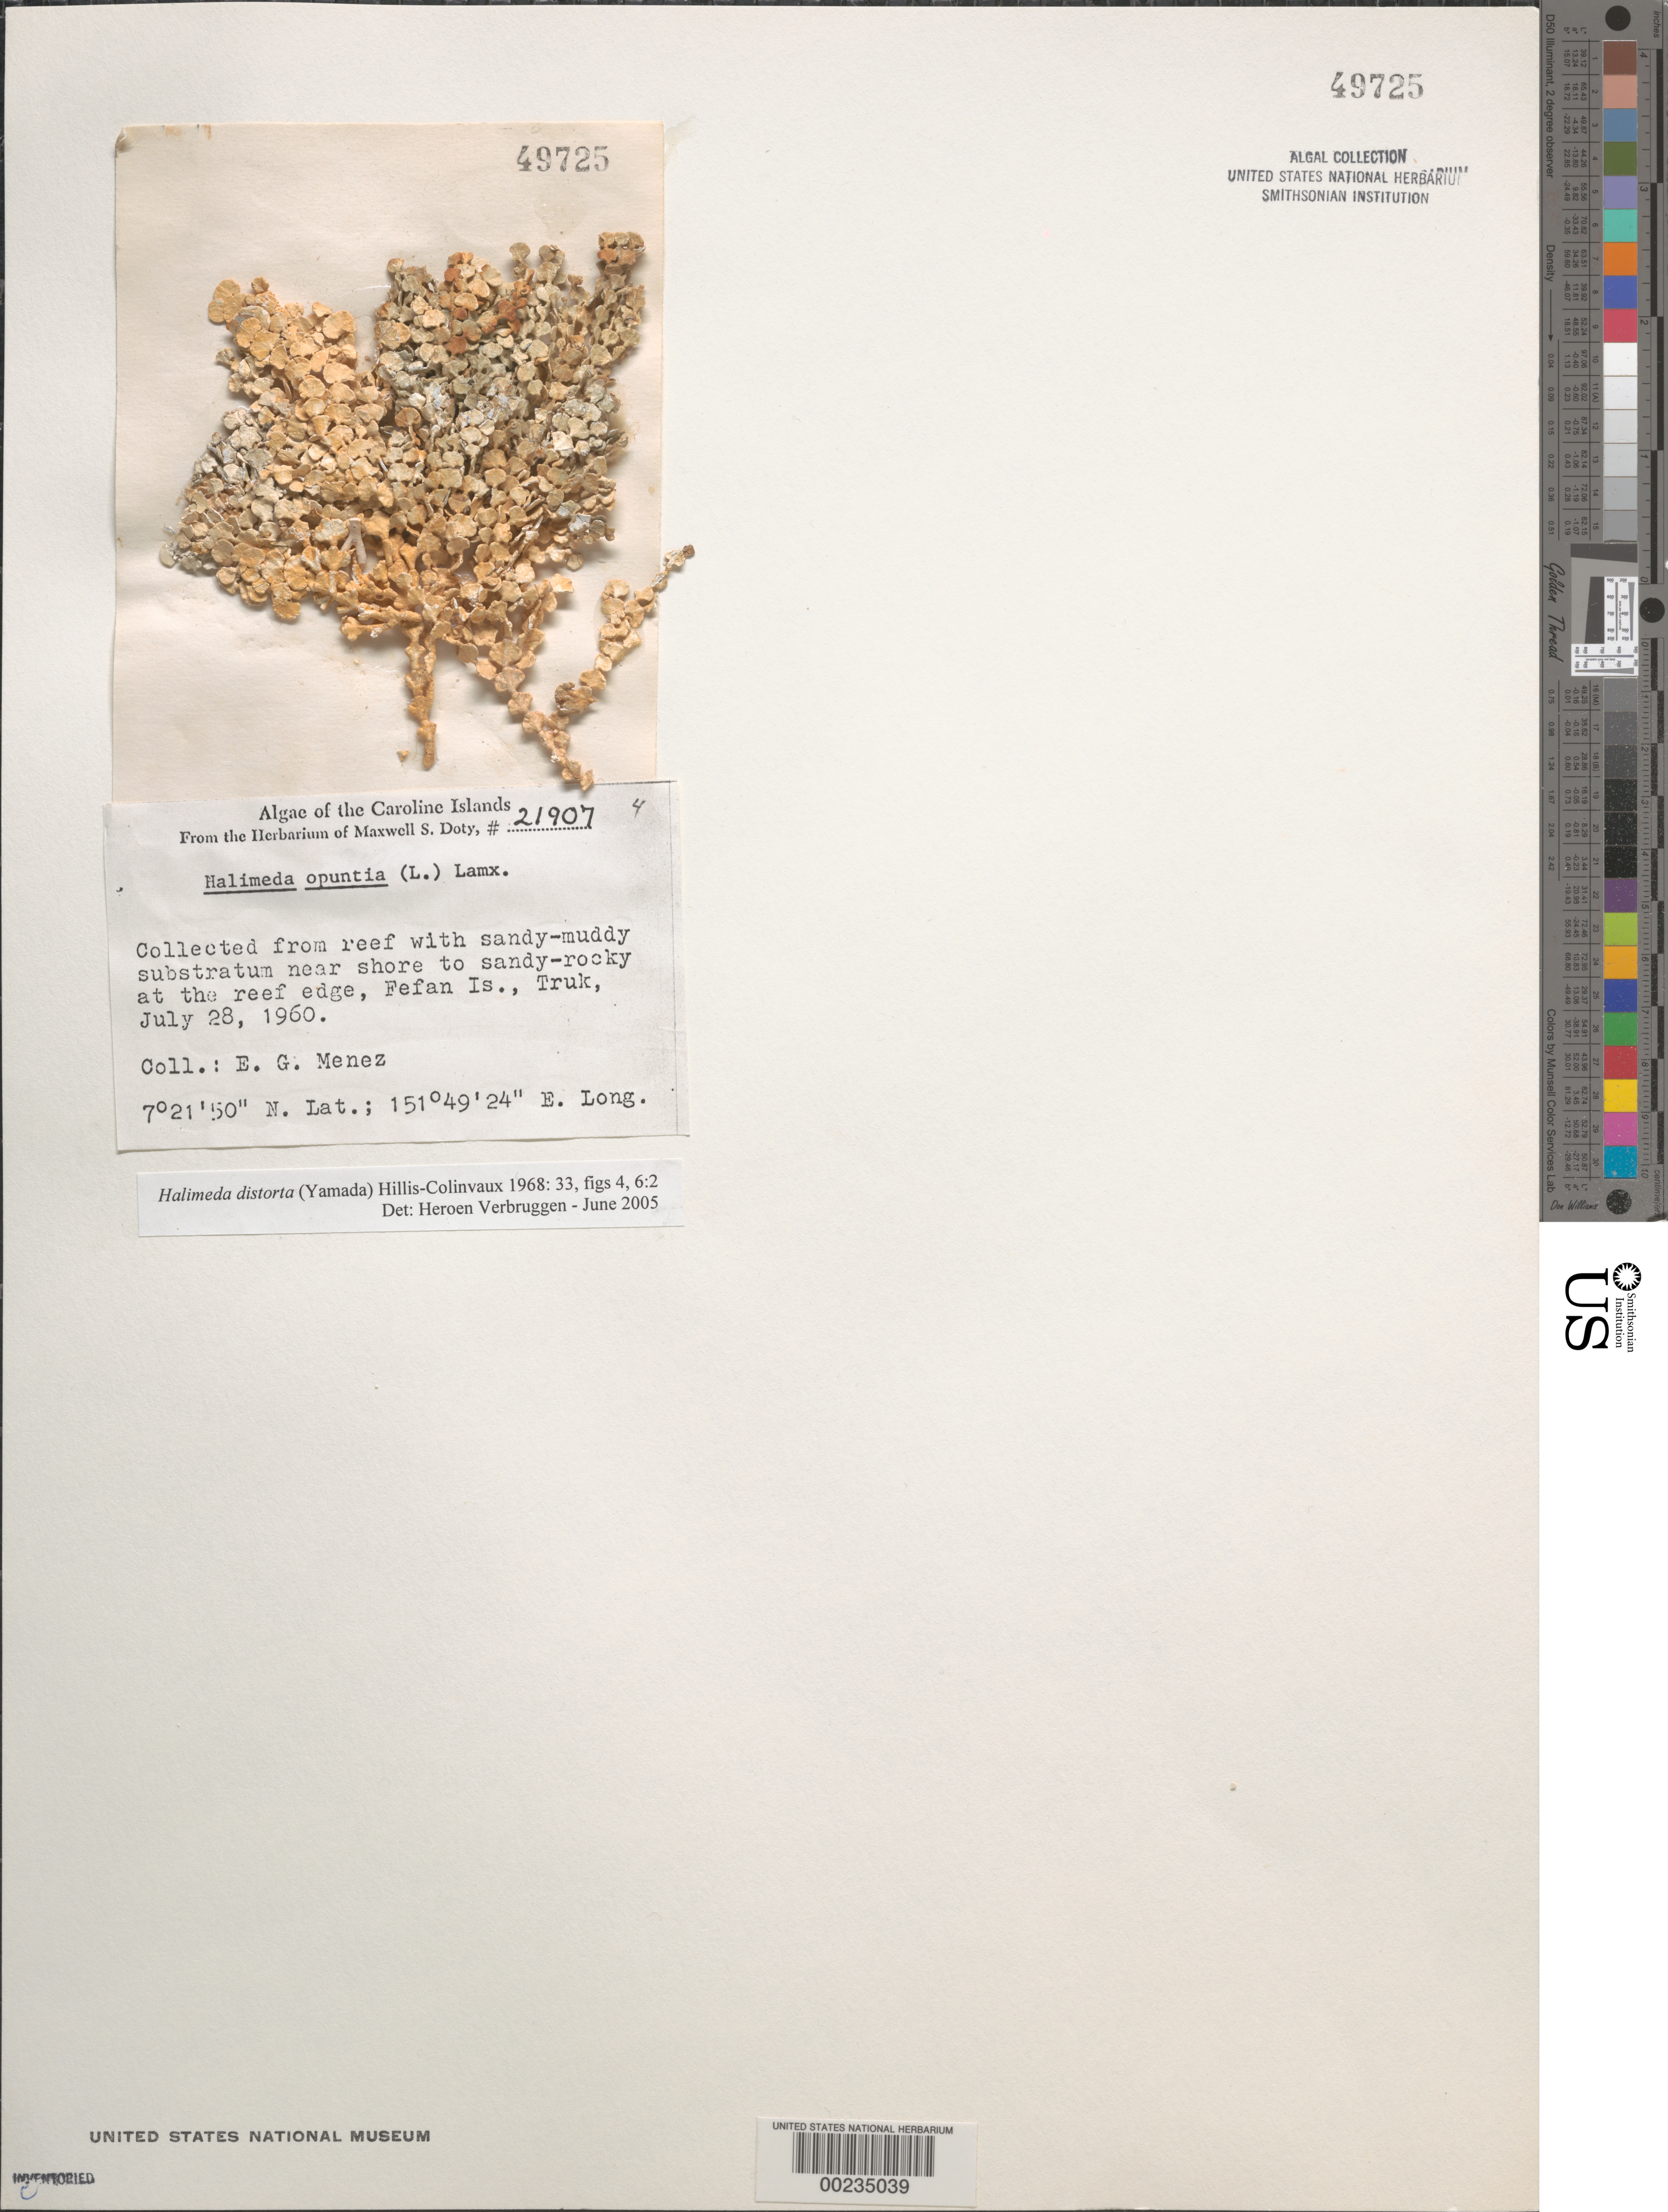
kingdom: Plantae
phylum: Chlorophyta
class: Ulvophyceae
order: Bryopsidales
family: Halimedaceae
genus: Halimeda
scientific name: Halimeda distorta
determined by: Verbruggen, H.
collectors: Meñez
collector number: MSD 21907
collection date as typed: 28 Jul 1960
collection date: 1960-07-28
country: Micronesia, Federated States of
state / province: Truk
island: Fefan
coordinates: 7 21' 50" N, 151 49' 24" E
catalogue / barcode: US 49725